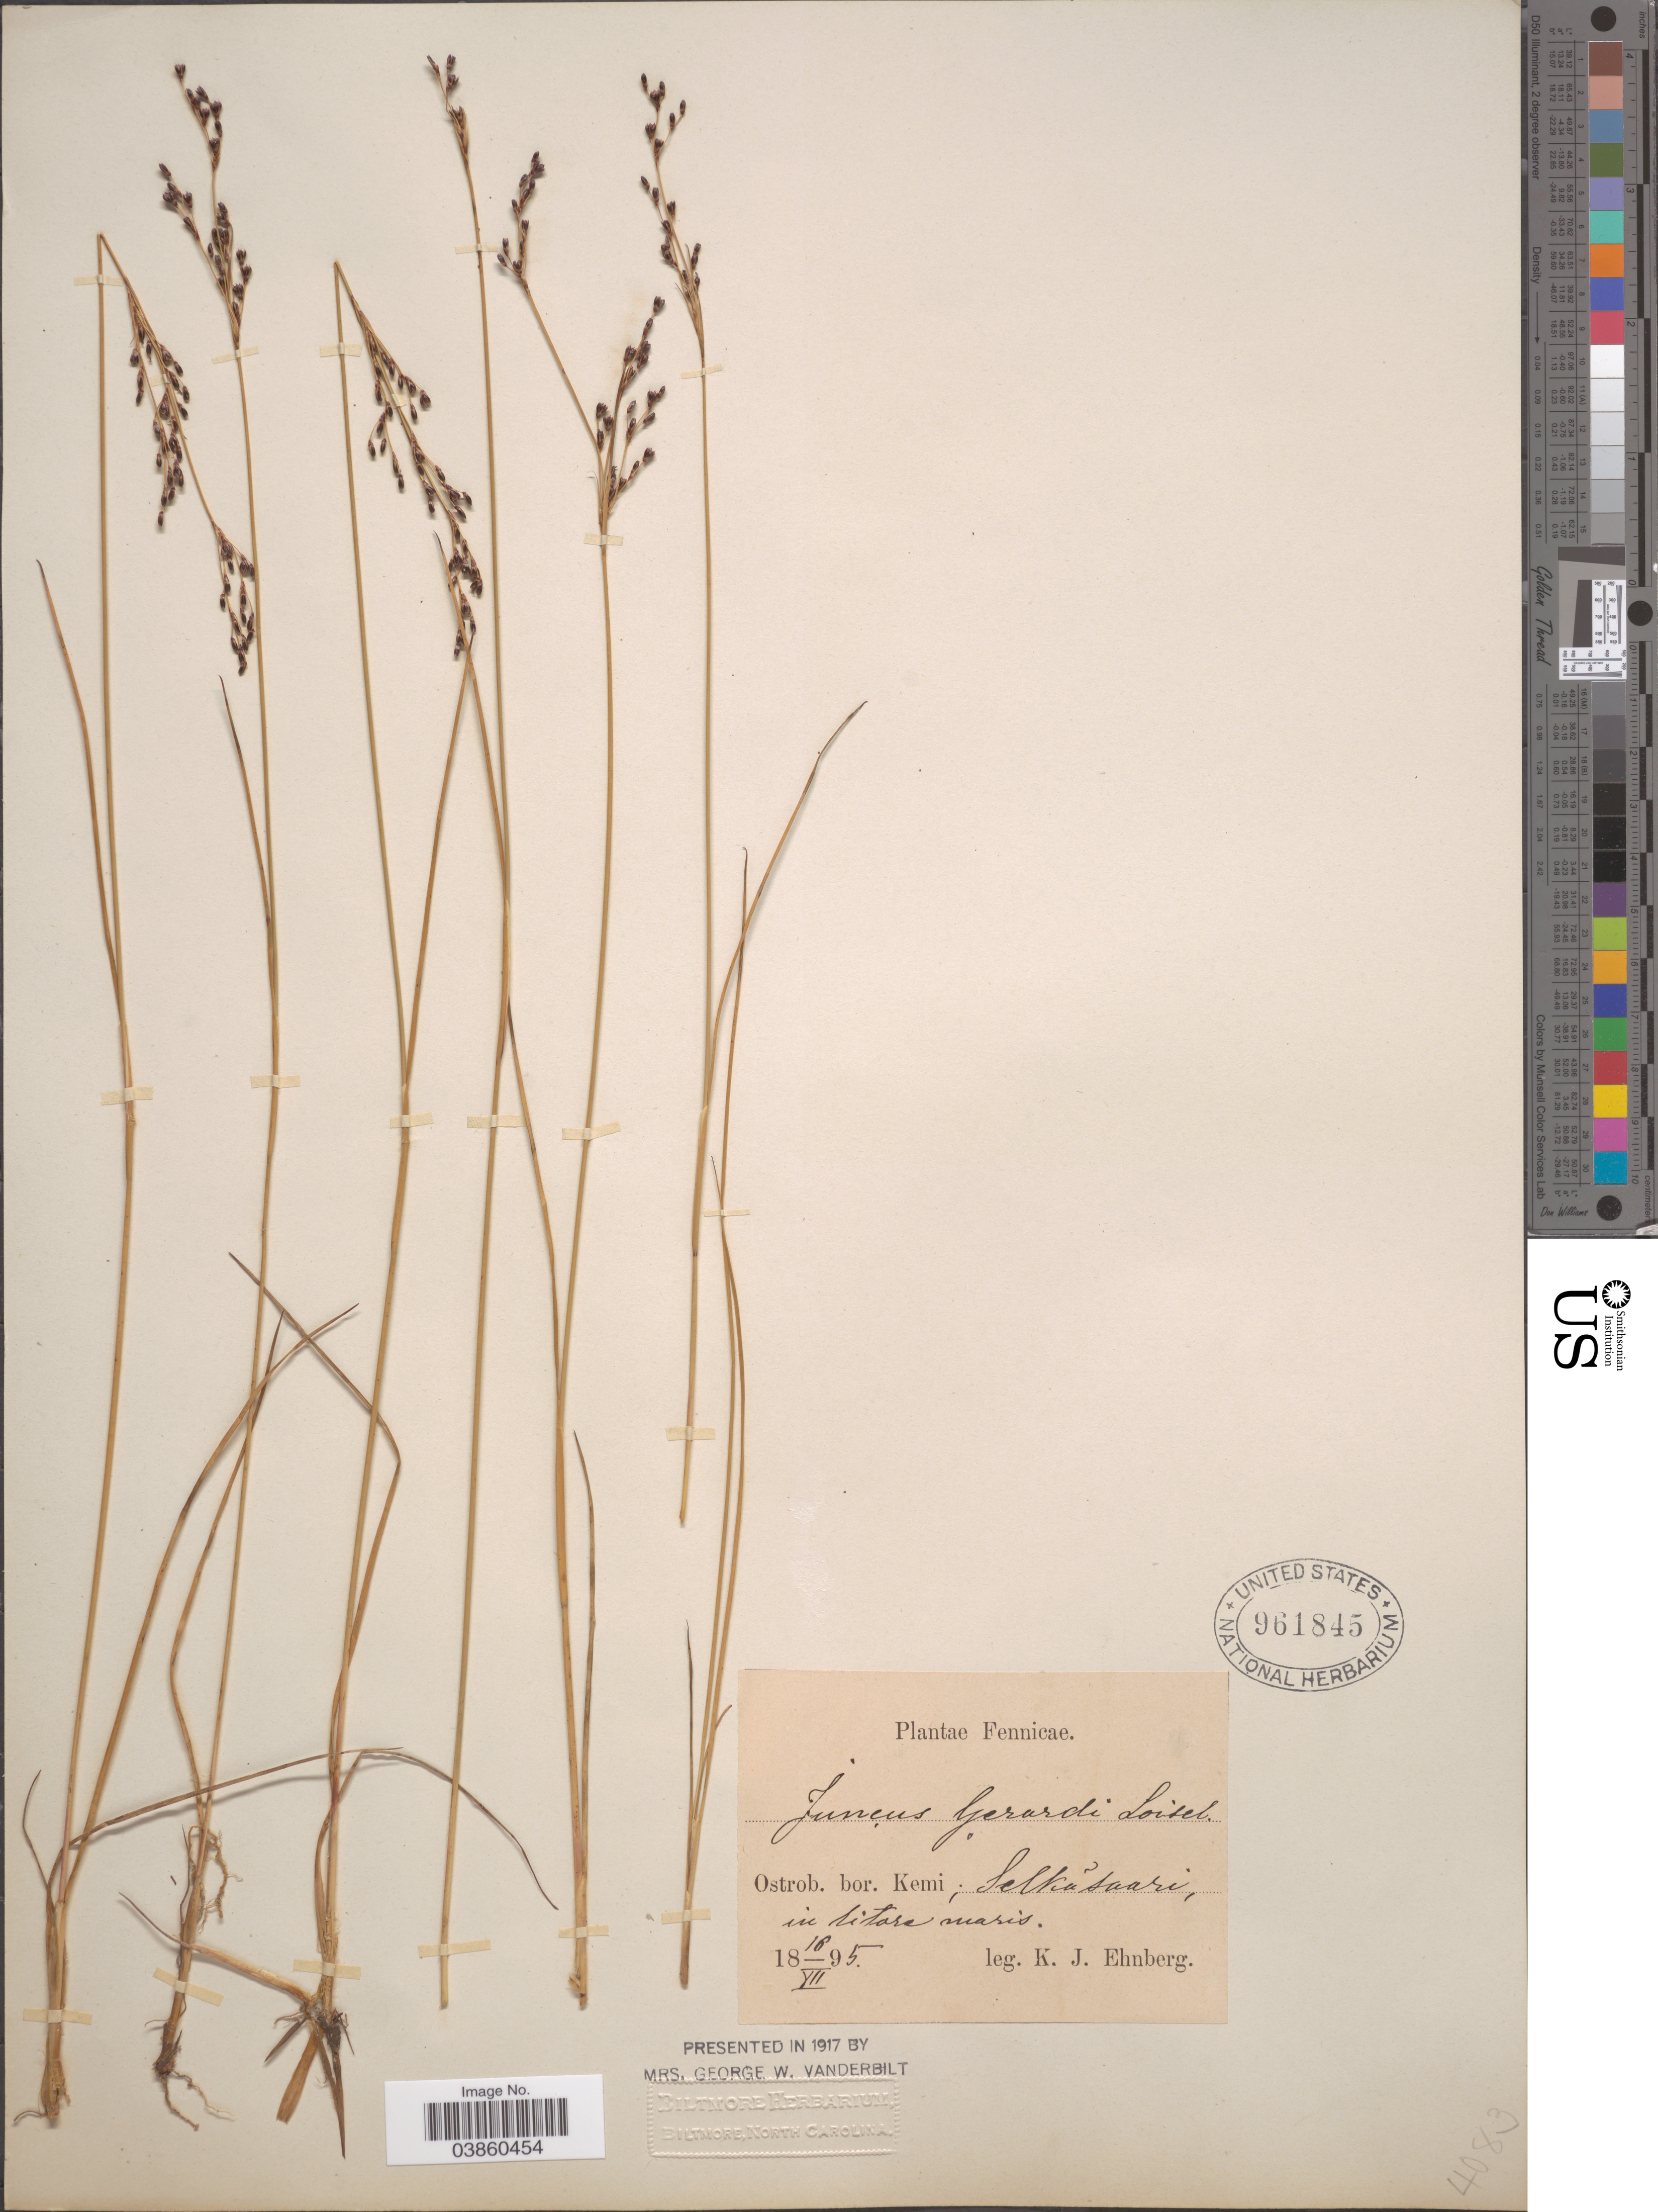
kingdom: Plantae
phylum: Tracheophyta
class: Liliopsida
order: Poales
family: Juncaceae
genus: Juncus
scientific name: Juncus gerardi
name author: Loisel.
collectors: K. Ehnberg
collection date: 1895-07-16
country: Finland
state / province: Lappi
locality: Selkäsaari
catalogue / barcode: US 961845